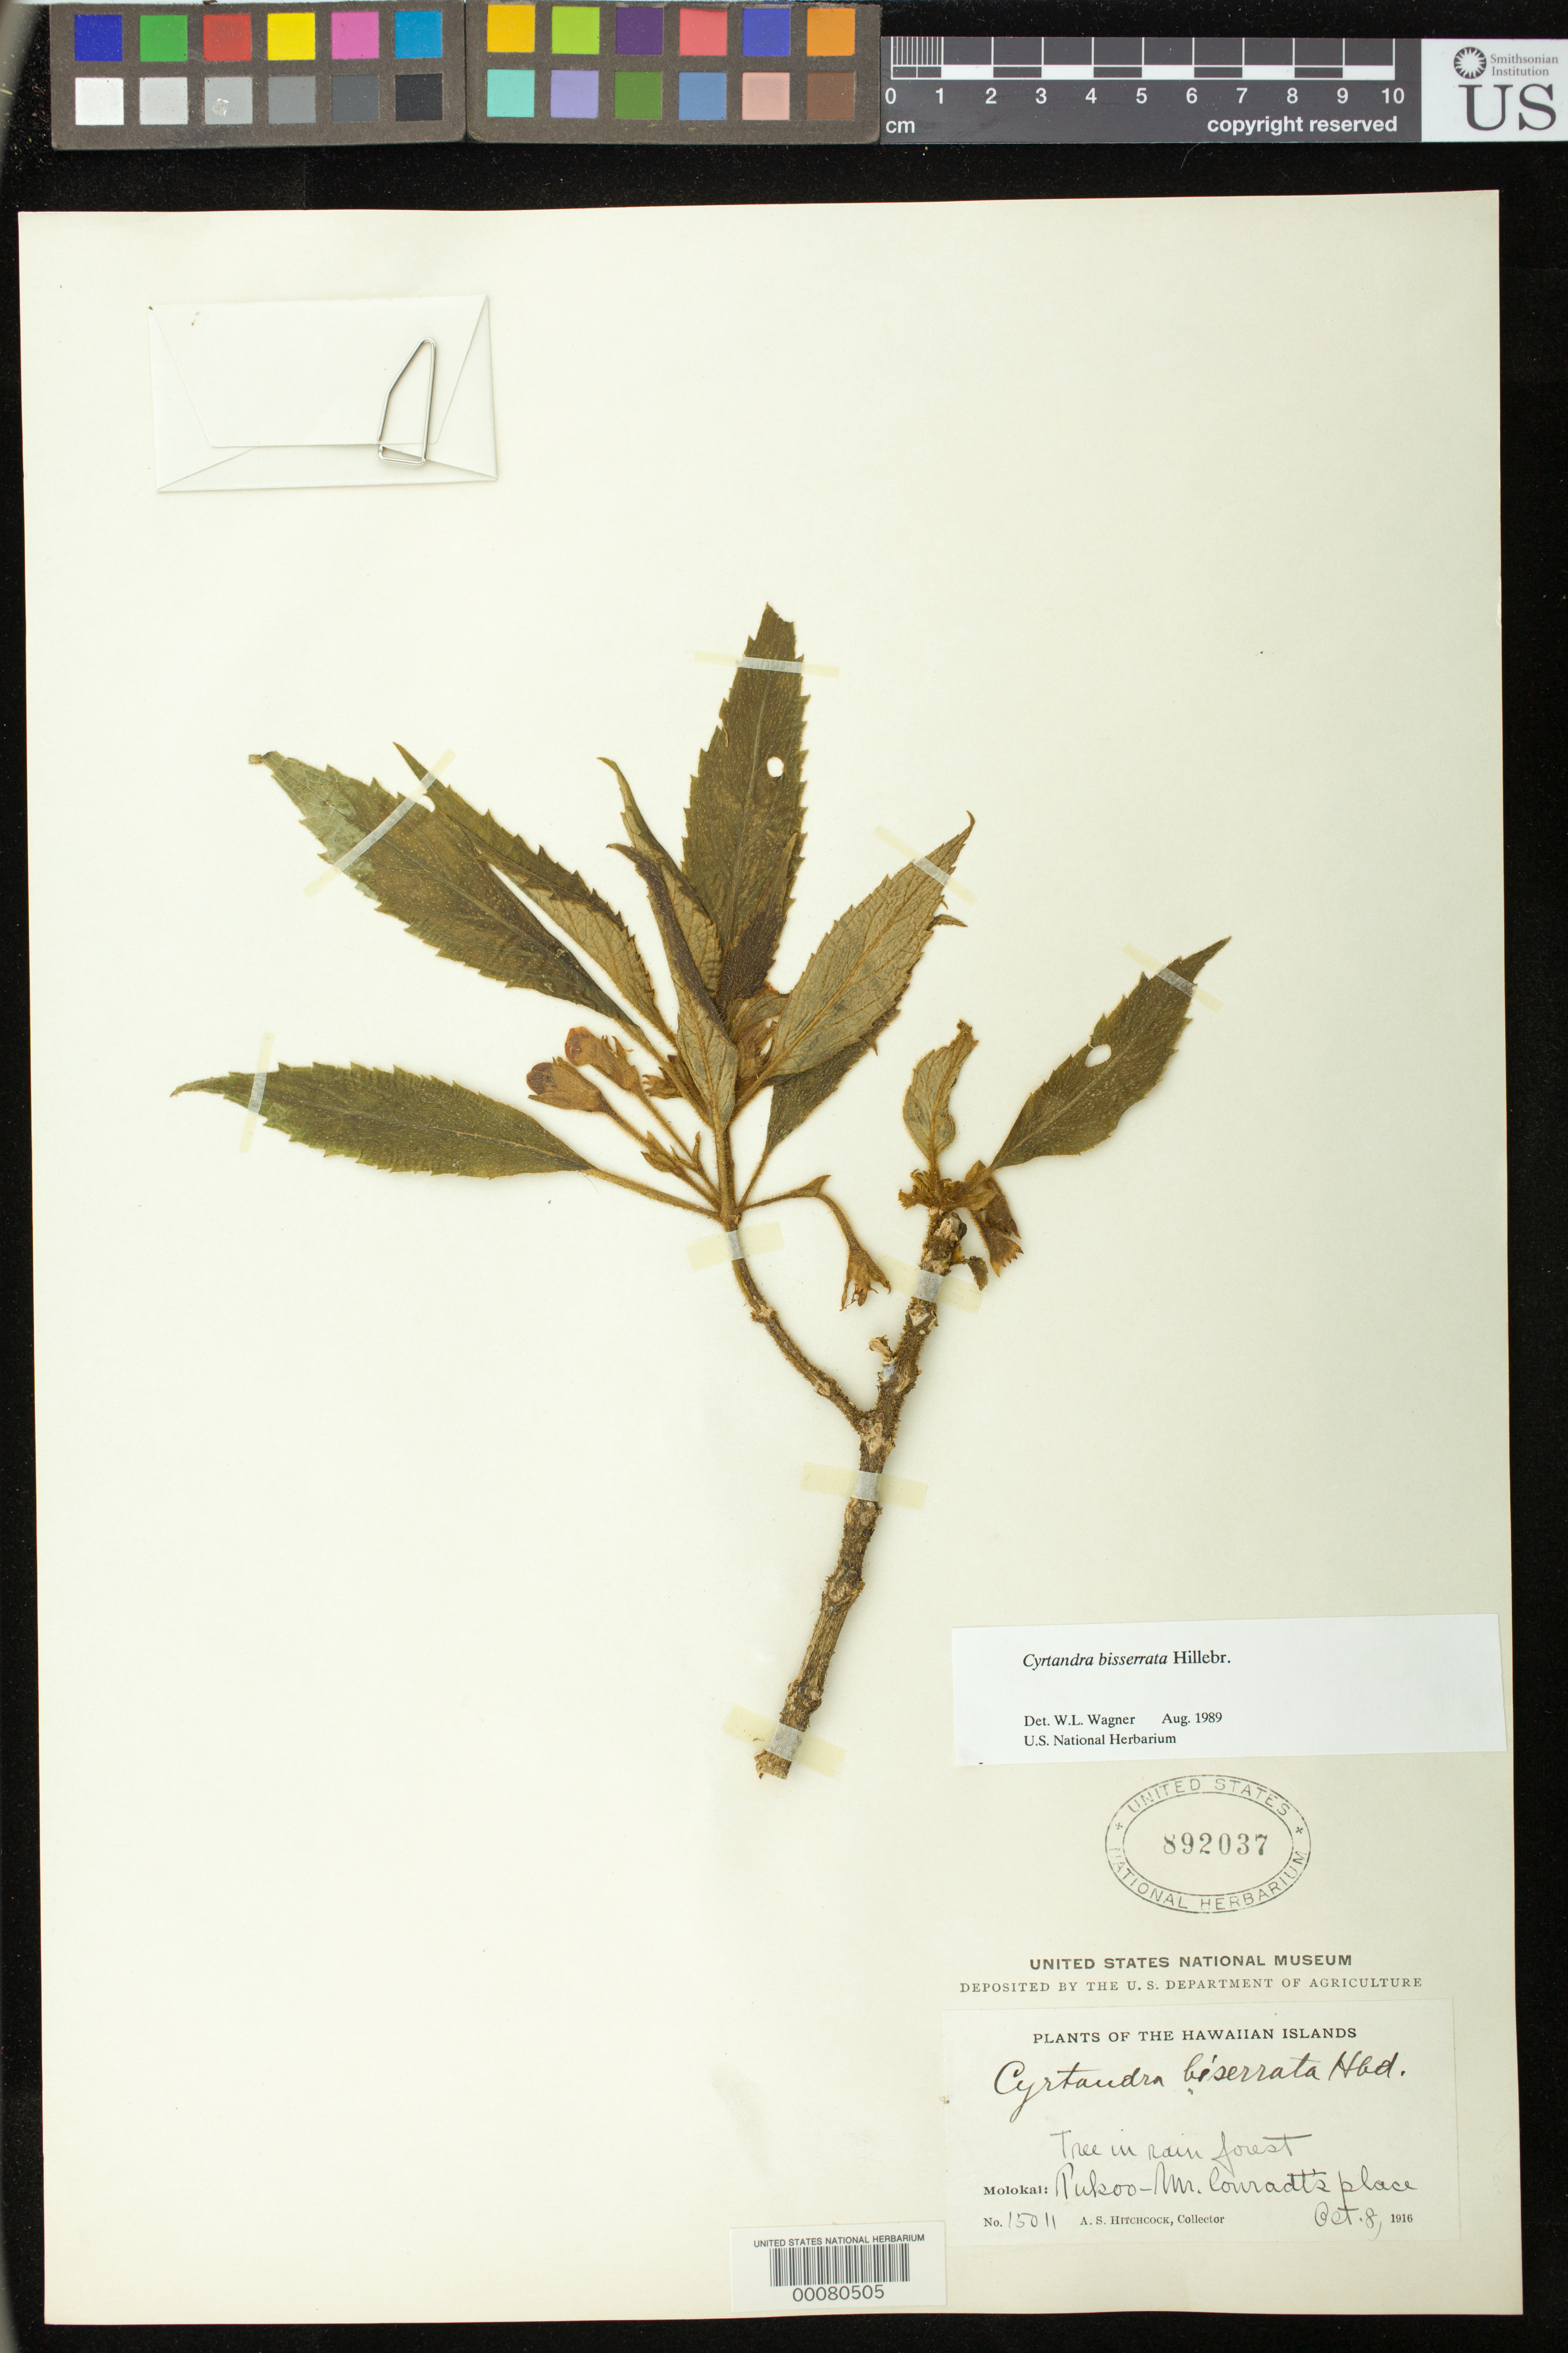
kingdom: Plantae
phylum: Tracheophyta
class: Magnoliopsida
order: Lamiales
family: Gesneriaceae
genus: Cyrtandra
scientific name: Cyrtandra biserrata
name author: Hillebr.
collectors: A. S. Hitchcock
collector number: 15011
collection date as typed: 08 Oct 1916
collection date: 1916-10-08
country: United States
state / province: Hawaii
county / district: Maui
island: Moloka'i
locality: Tukoo, Mr. Conradt's place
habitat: Tree in rain forest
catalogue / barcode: US 892037